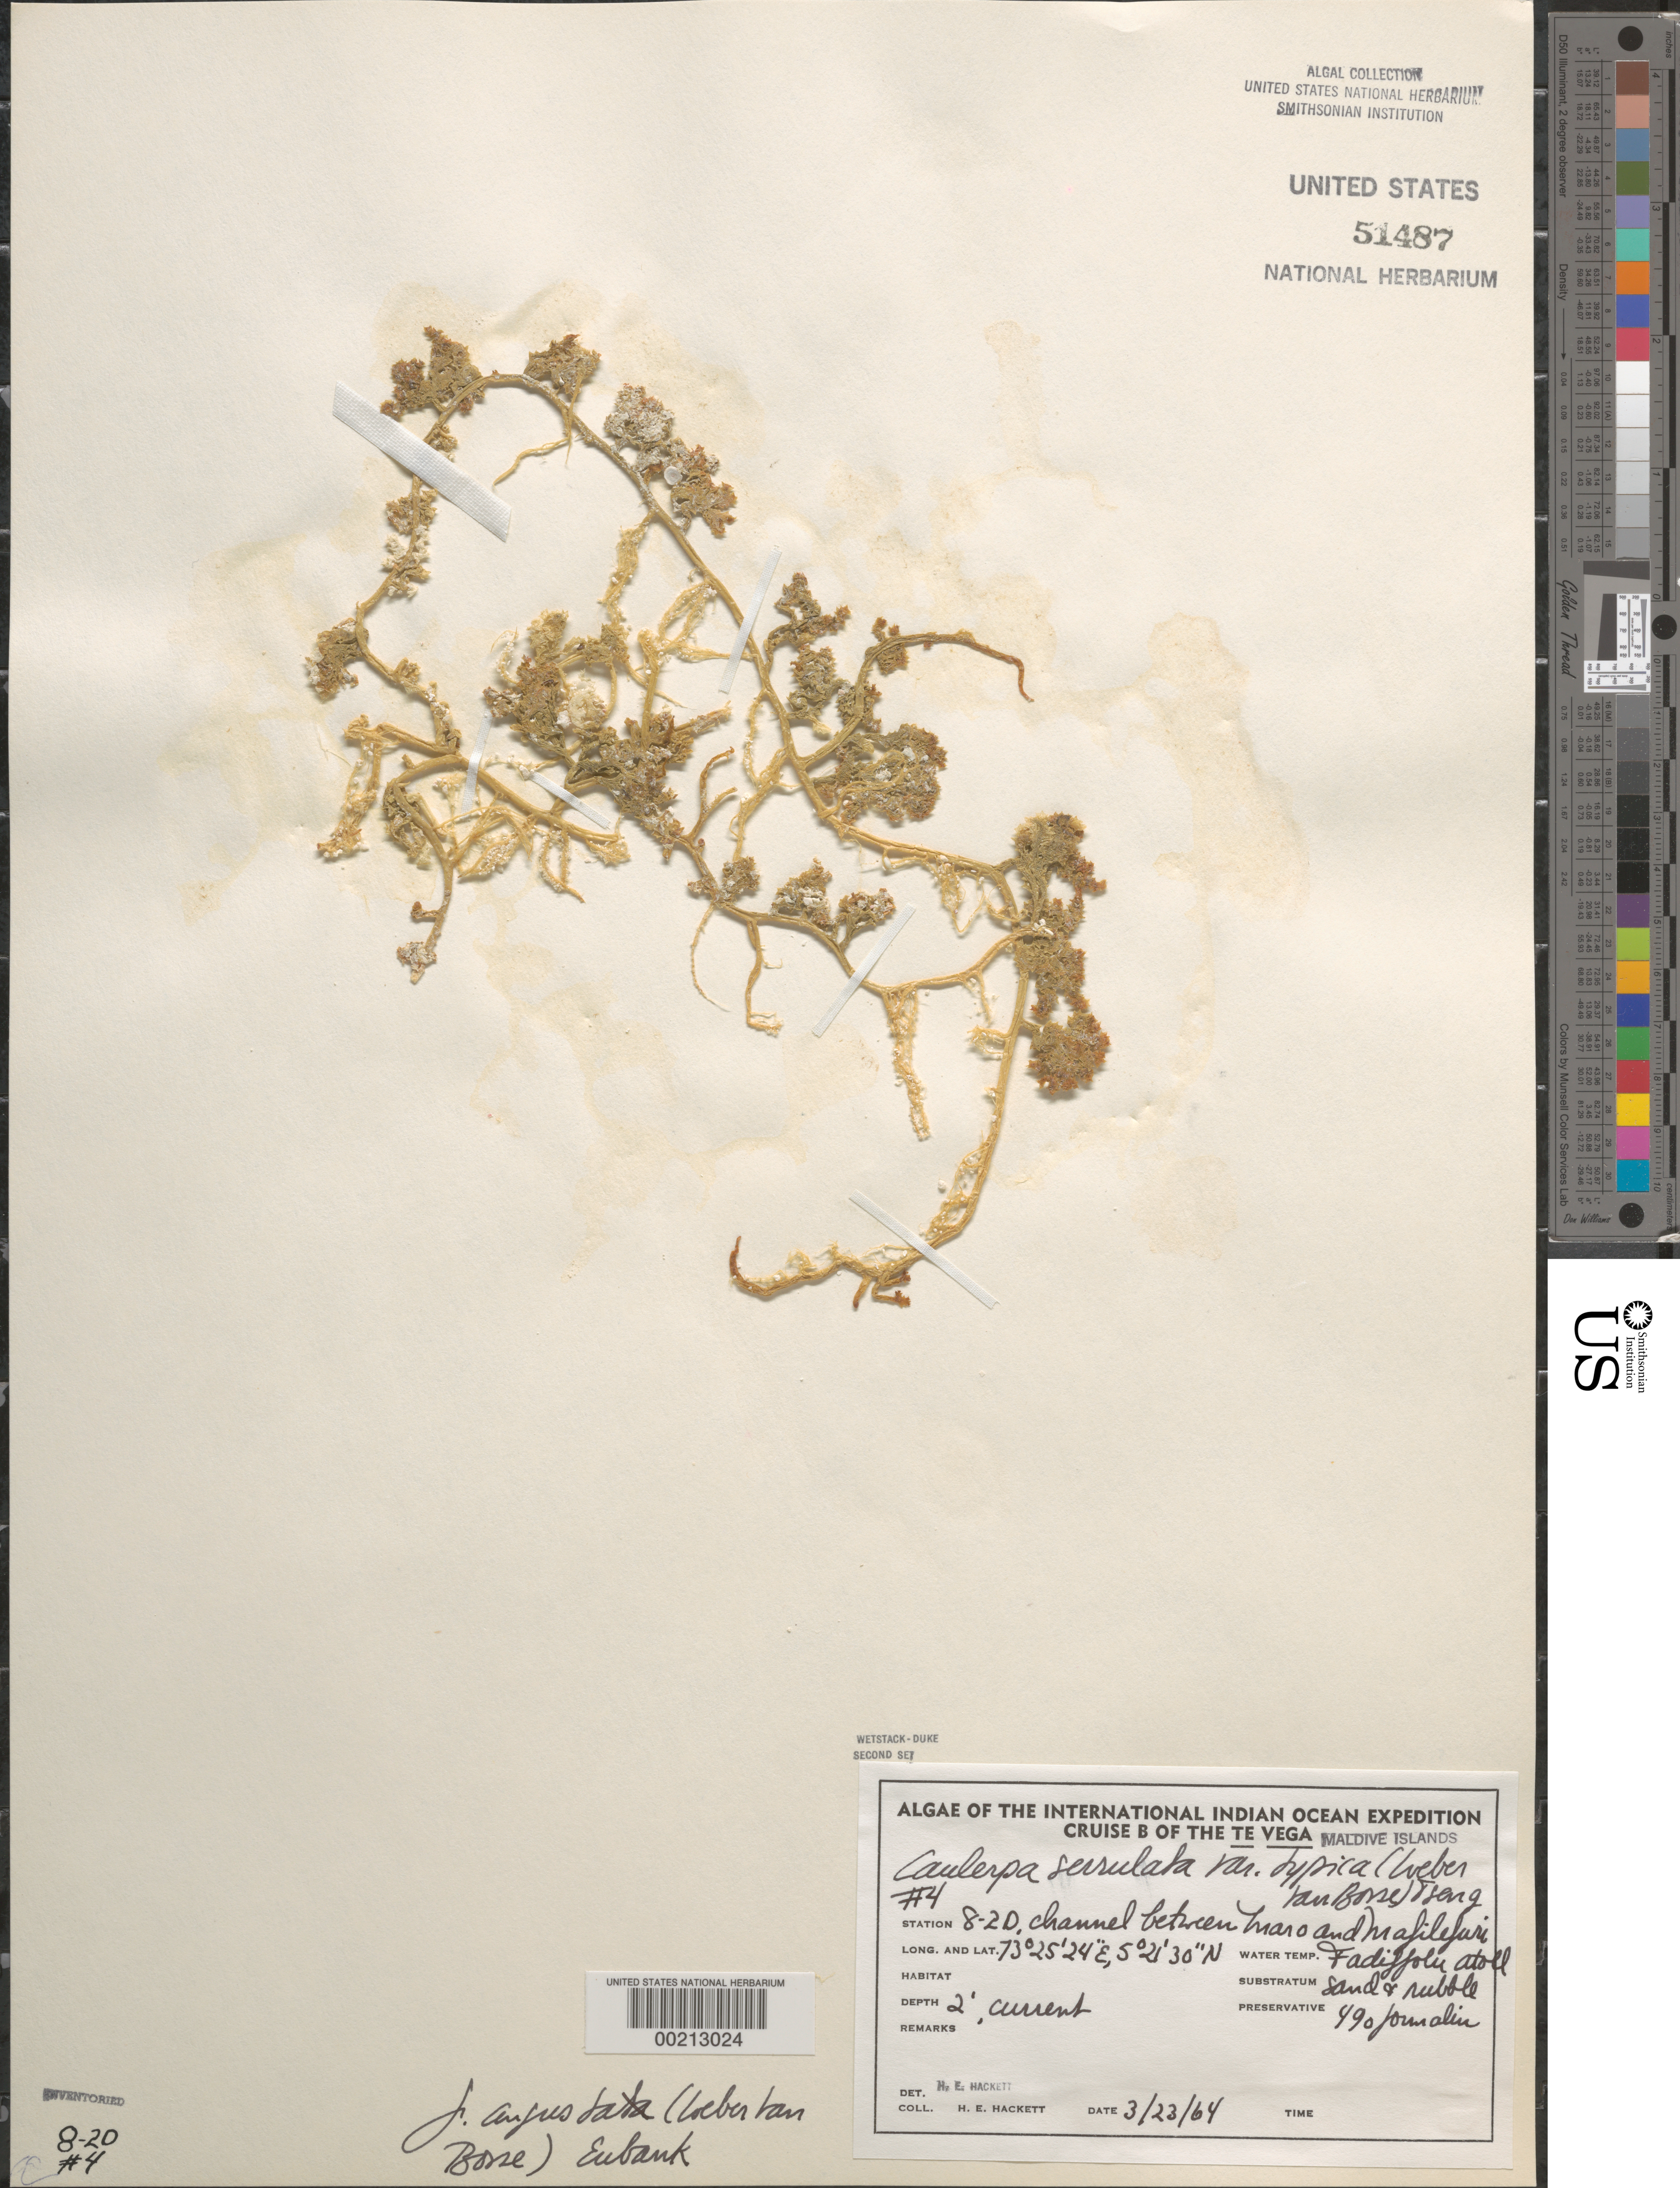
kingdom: Plantae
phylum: Chlorophyta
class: Ulvophyceae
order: Bryopsidales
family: Caulerpaceae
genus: Caulerpa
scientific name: Caulerpa serrulata var. typica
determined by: Hackett, H. E.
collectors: H. E. Hackett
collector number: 4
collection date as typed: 23 Mar 1964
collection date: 1964-03-23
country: Maldive Islands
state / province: Laviyani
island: Fadiffolu Atoll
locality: Channel between Maro and Mafilefuri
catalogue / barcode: US 51487